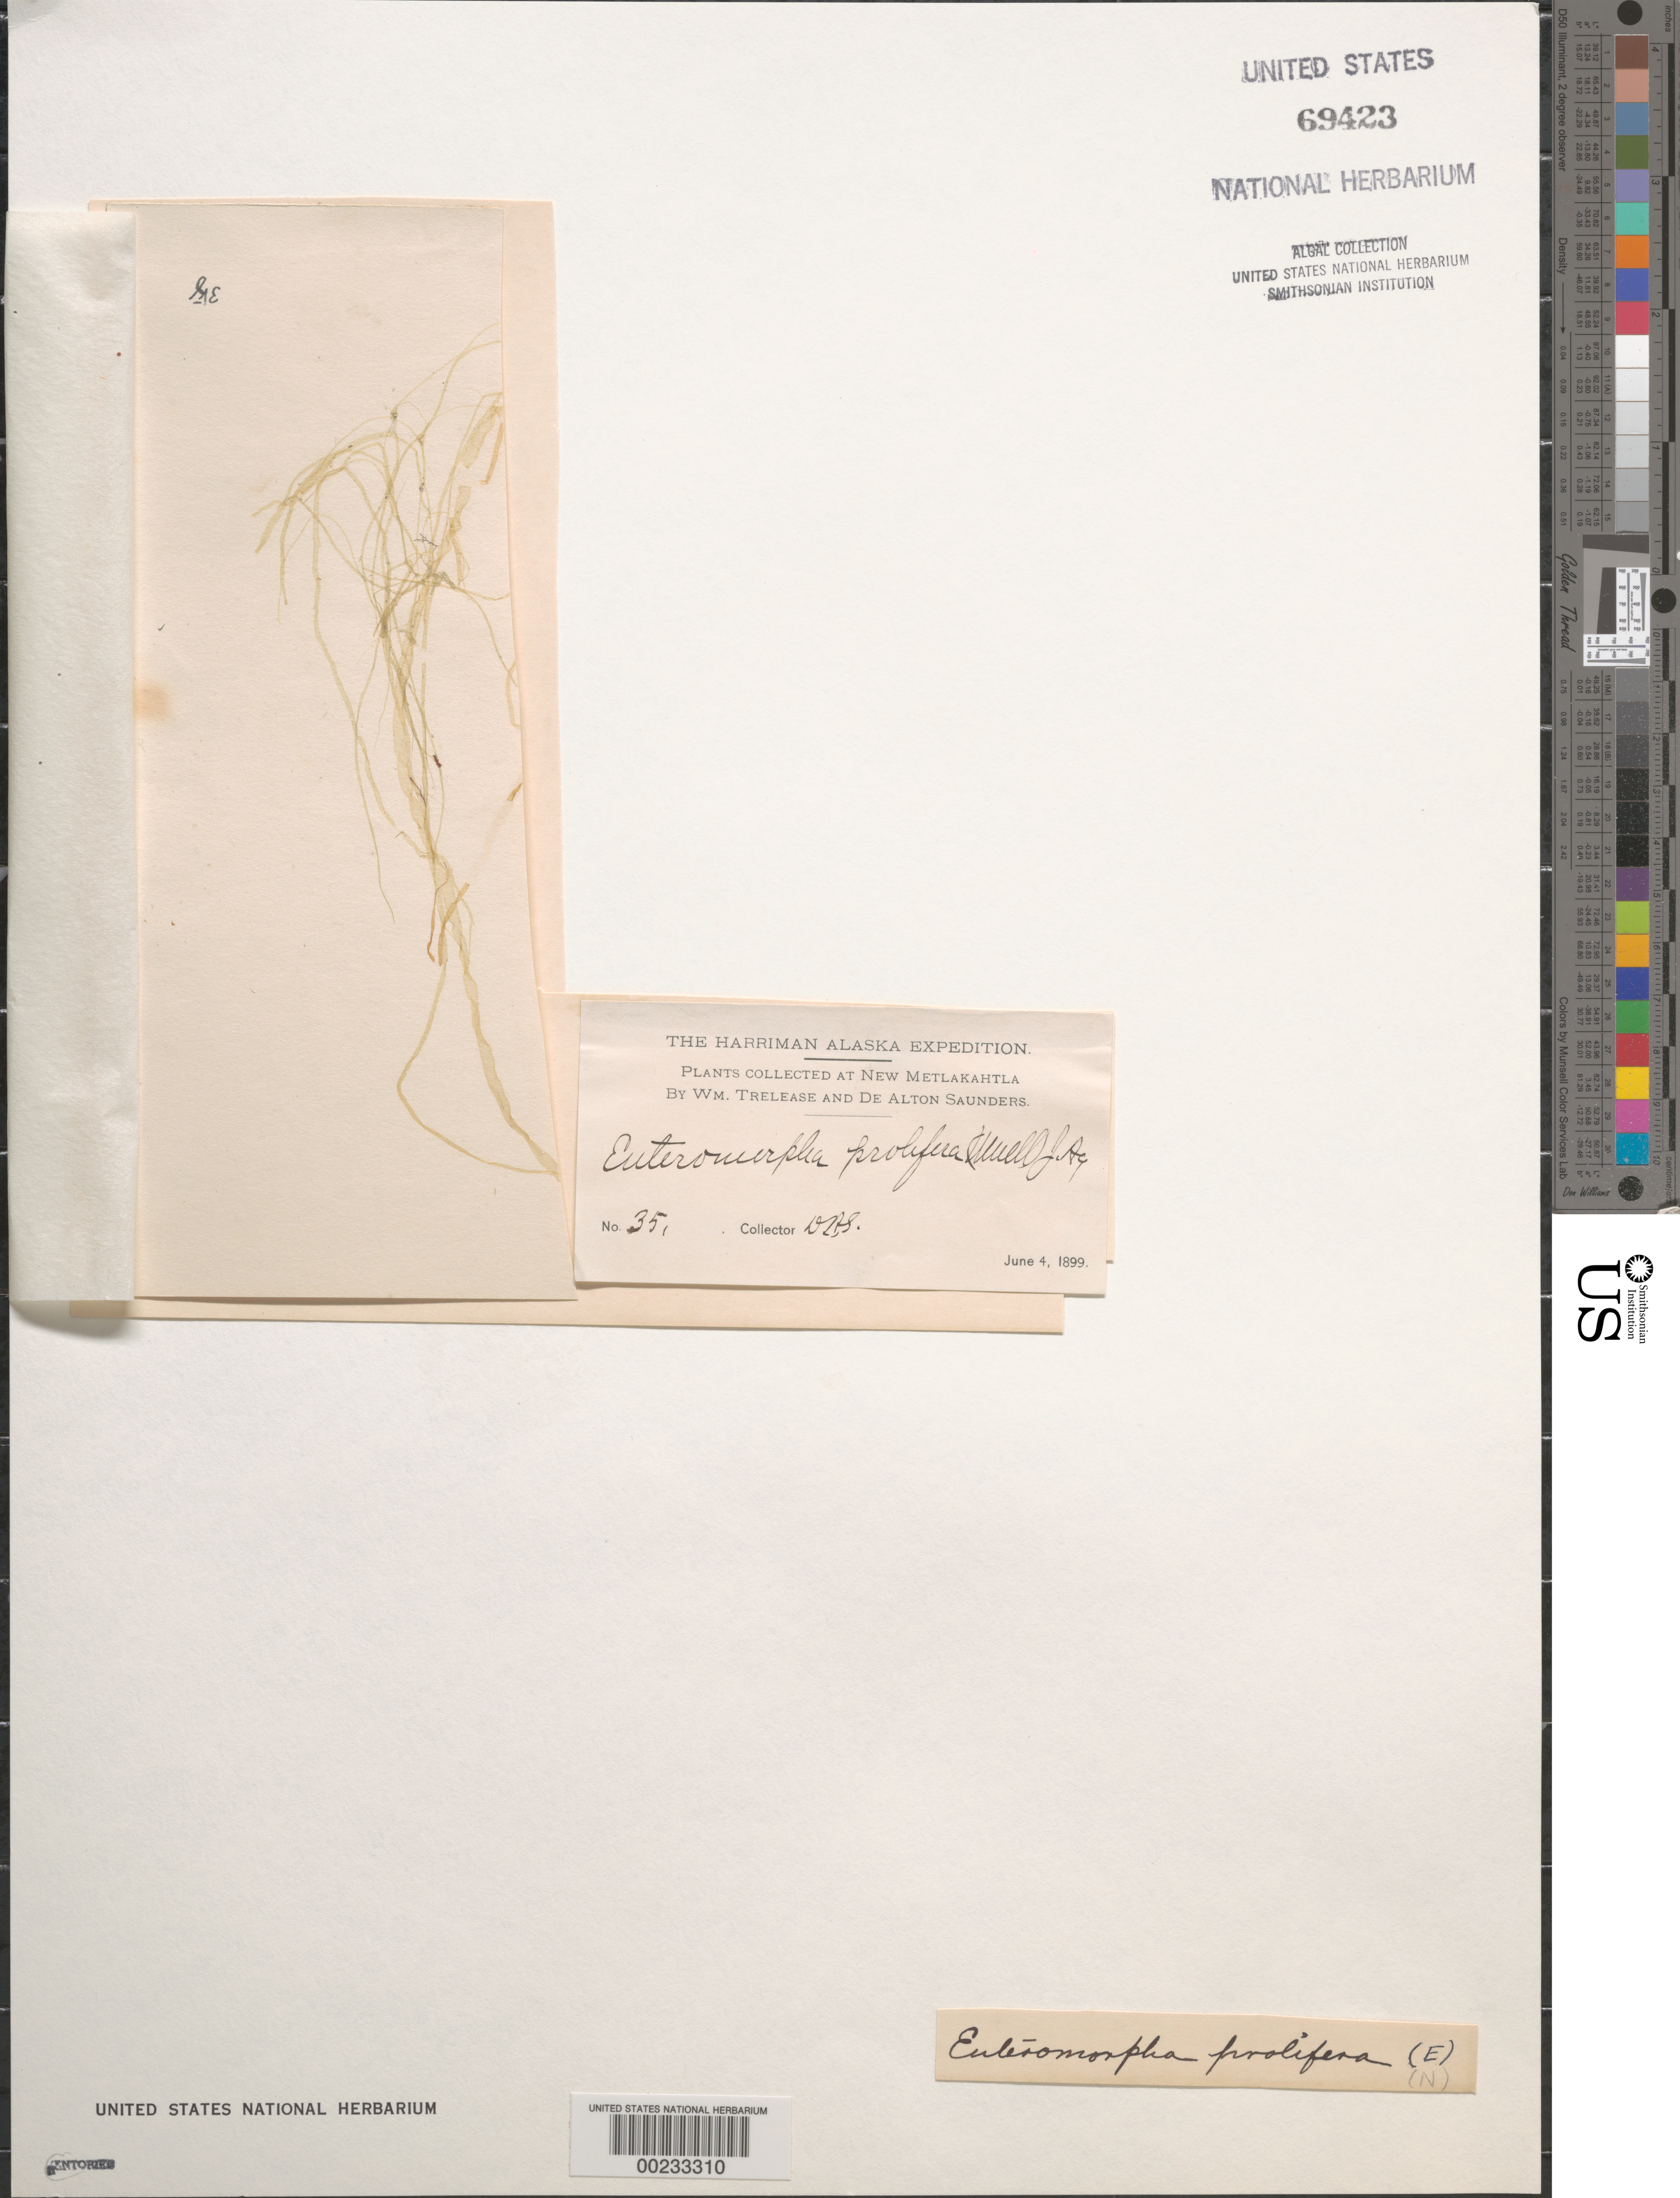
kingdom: Plantae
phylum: Chlorophyta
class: Ulvophyceae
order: Ulvales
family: Ulvaceae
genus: Ulva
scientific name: Ulva prolifera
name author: O.F. Müller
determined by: Algae name updating Project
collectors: D. Saunders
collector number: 35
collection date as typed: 04 Jun 1899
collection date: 1899-06-04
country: United States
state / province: Alaska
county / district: Prince of Wales-Outer Ketchikan Division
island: Annette Island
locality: (New) Metlakahtla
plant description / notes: Harriman Alaska Expedition, 1899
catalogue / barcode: US 69423